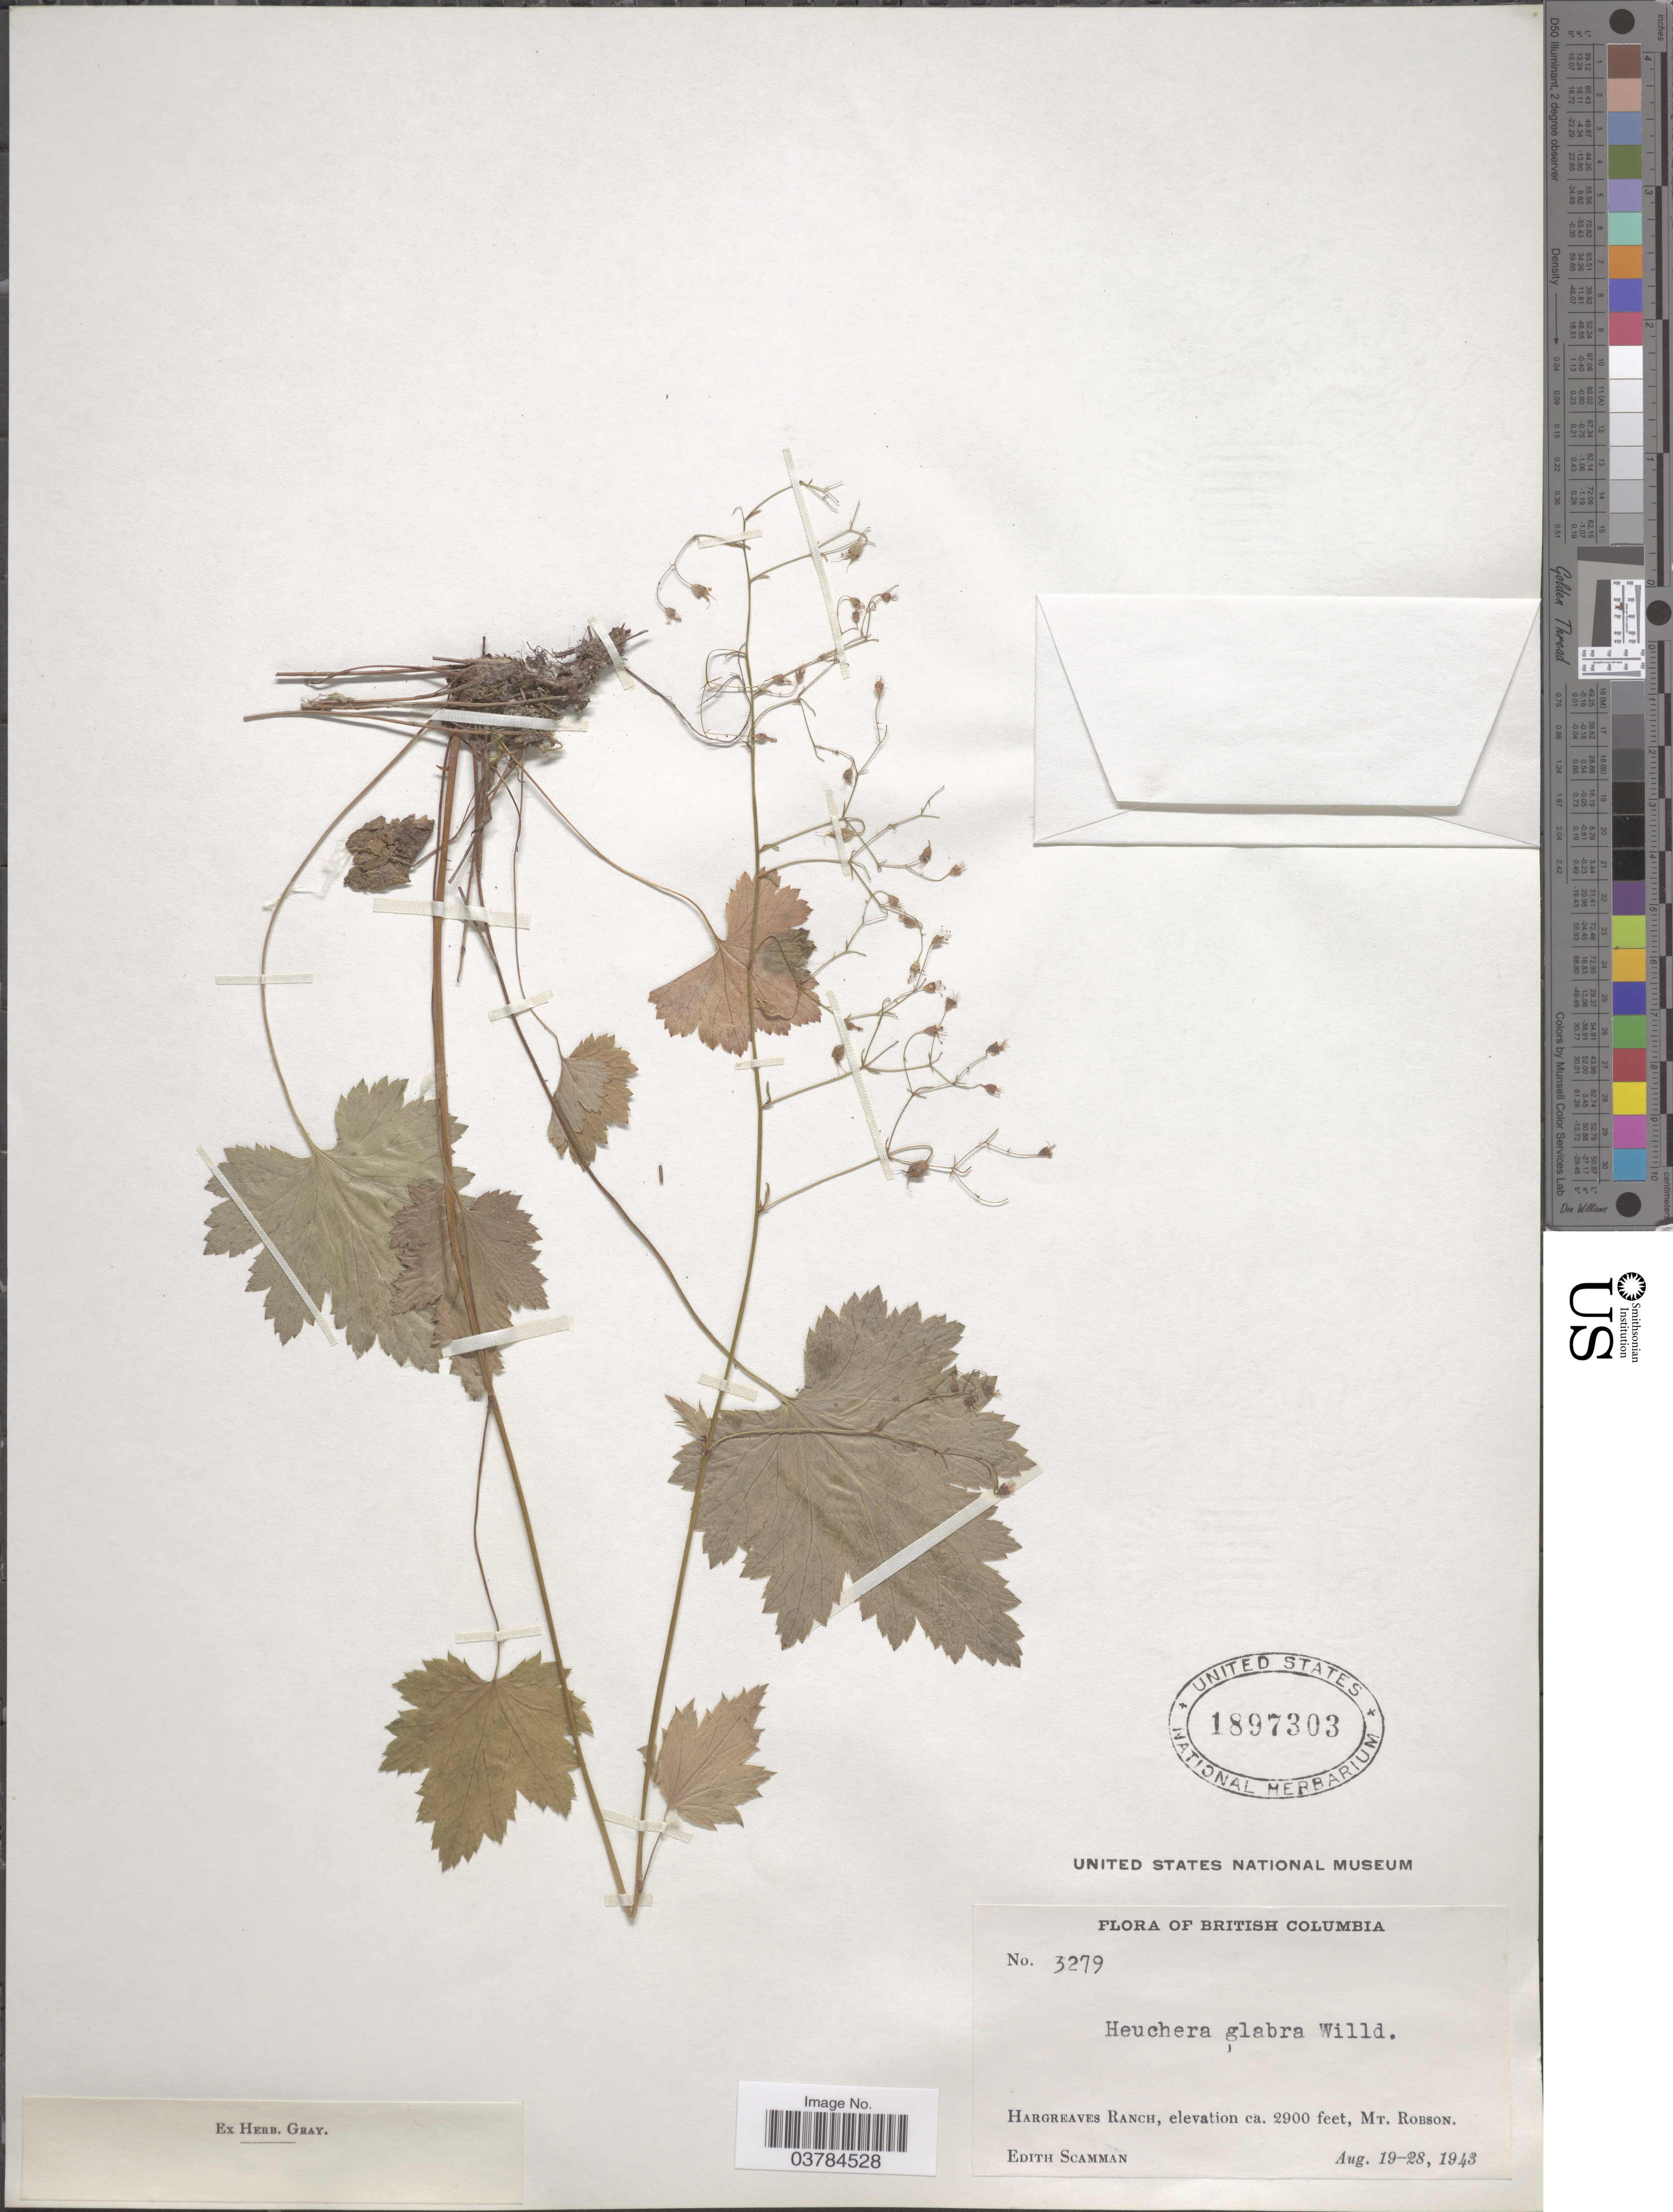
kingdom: Plantae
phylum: Tracheophyta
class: Magnoliopsida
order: Saxifragales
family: Saxifragaceae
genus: Heuchera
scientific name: Heuchera glabra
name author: Willd. ex Roem. & Schult.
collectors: E. Scamman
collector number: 3279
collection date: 1943-08-19/1943-08-28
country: Canada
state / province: British Columbia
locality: Hargreaves Ranch, Mt. Robson.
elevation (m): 884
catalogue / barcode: US 1897303